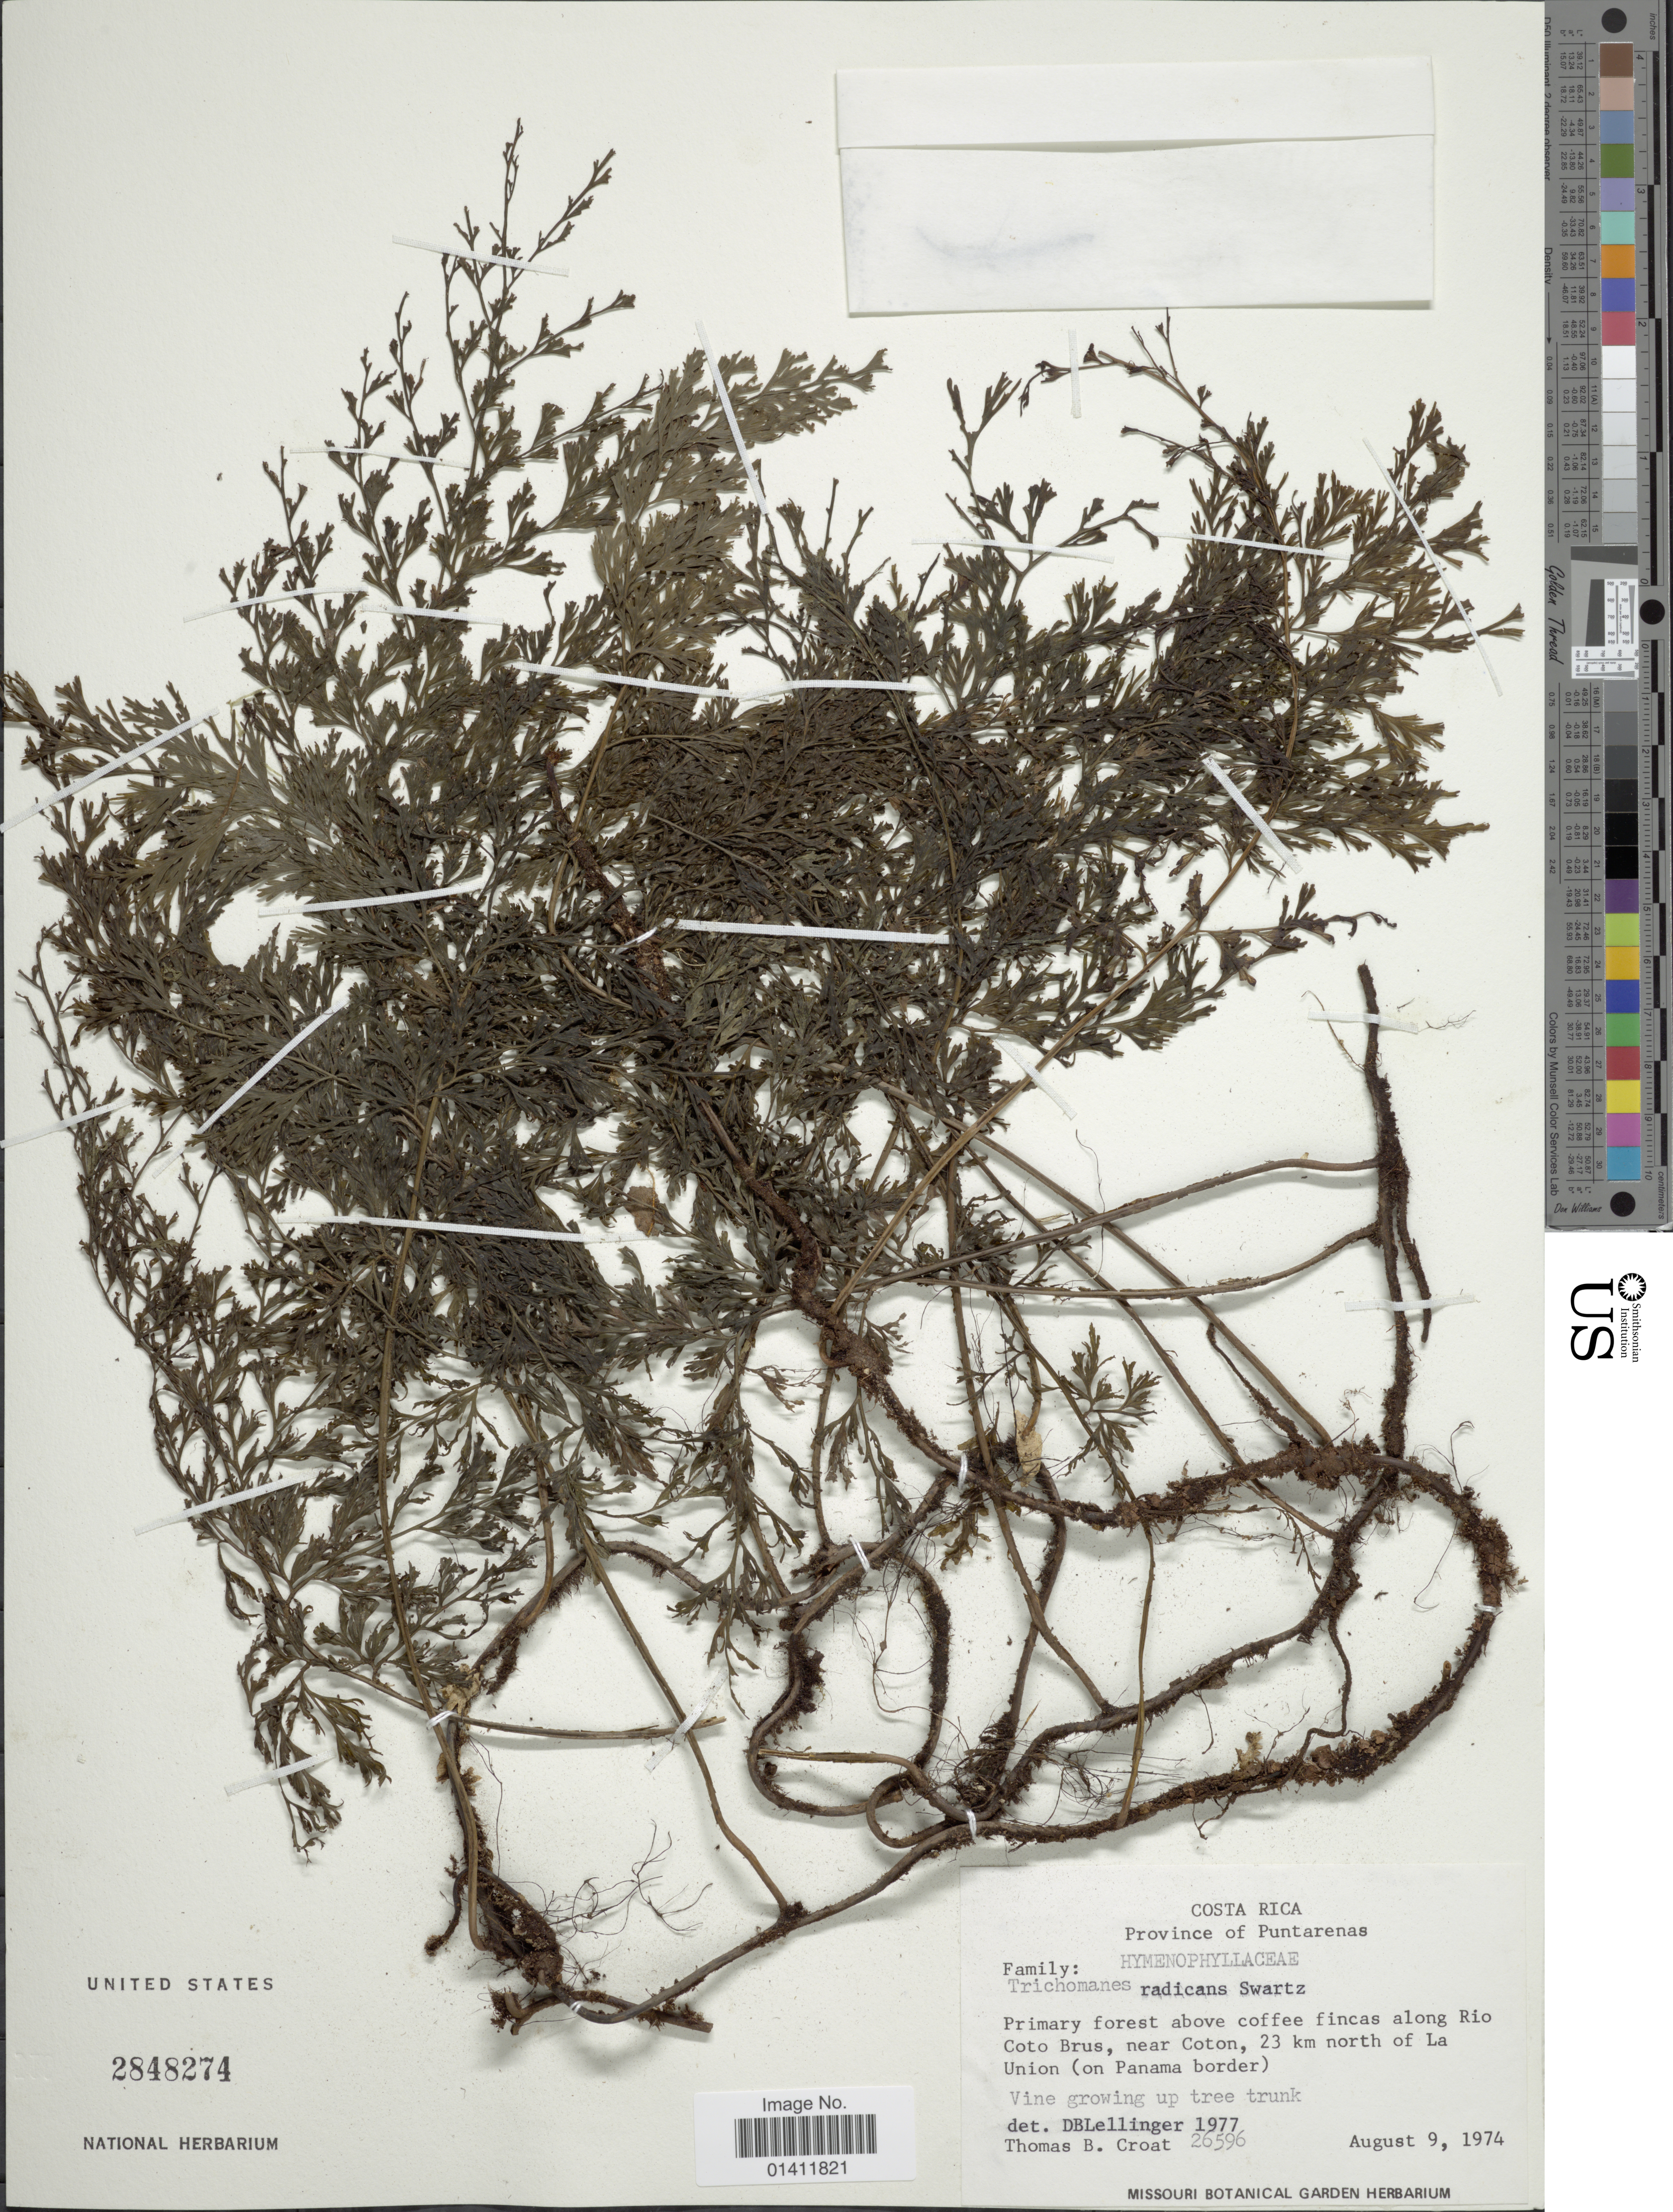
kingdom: Plantae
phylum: Tracheophyta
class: Polypodiopsida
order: Hymenophyllales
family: Hymenophyllaceae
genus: Vandenboschia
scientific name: Vandenboschia radicans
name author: (Sw.) Copel.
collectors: T. B. Croat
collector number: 26596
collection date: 1974-08-09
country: Costa Rica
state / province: Puntarenas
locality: Province of Puntarenas. Primary forest above coffee fincas along Rio Corto Brus, near Coton, 23 km north of La Union (on Panama border).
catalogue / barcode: US 2848274